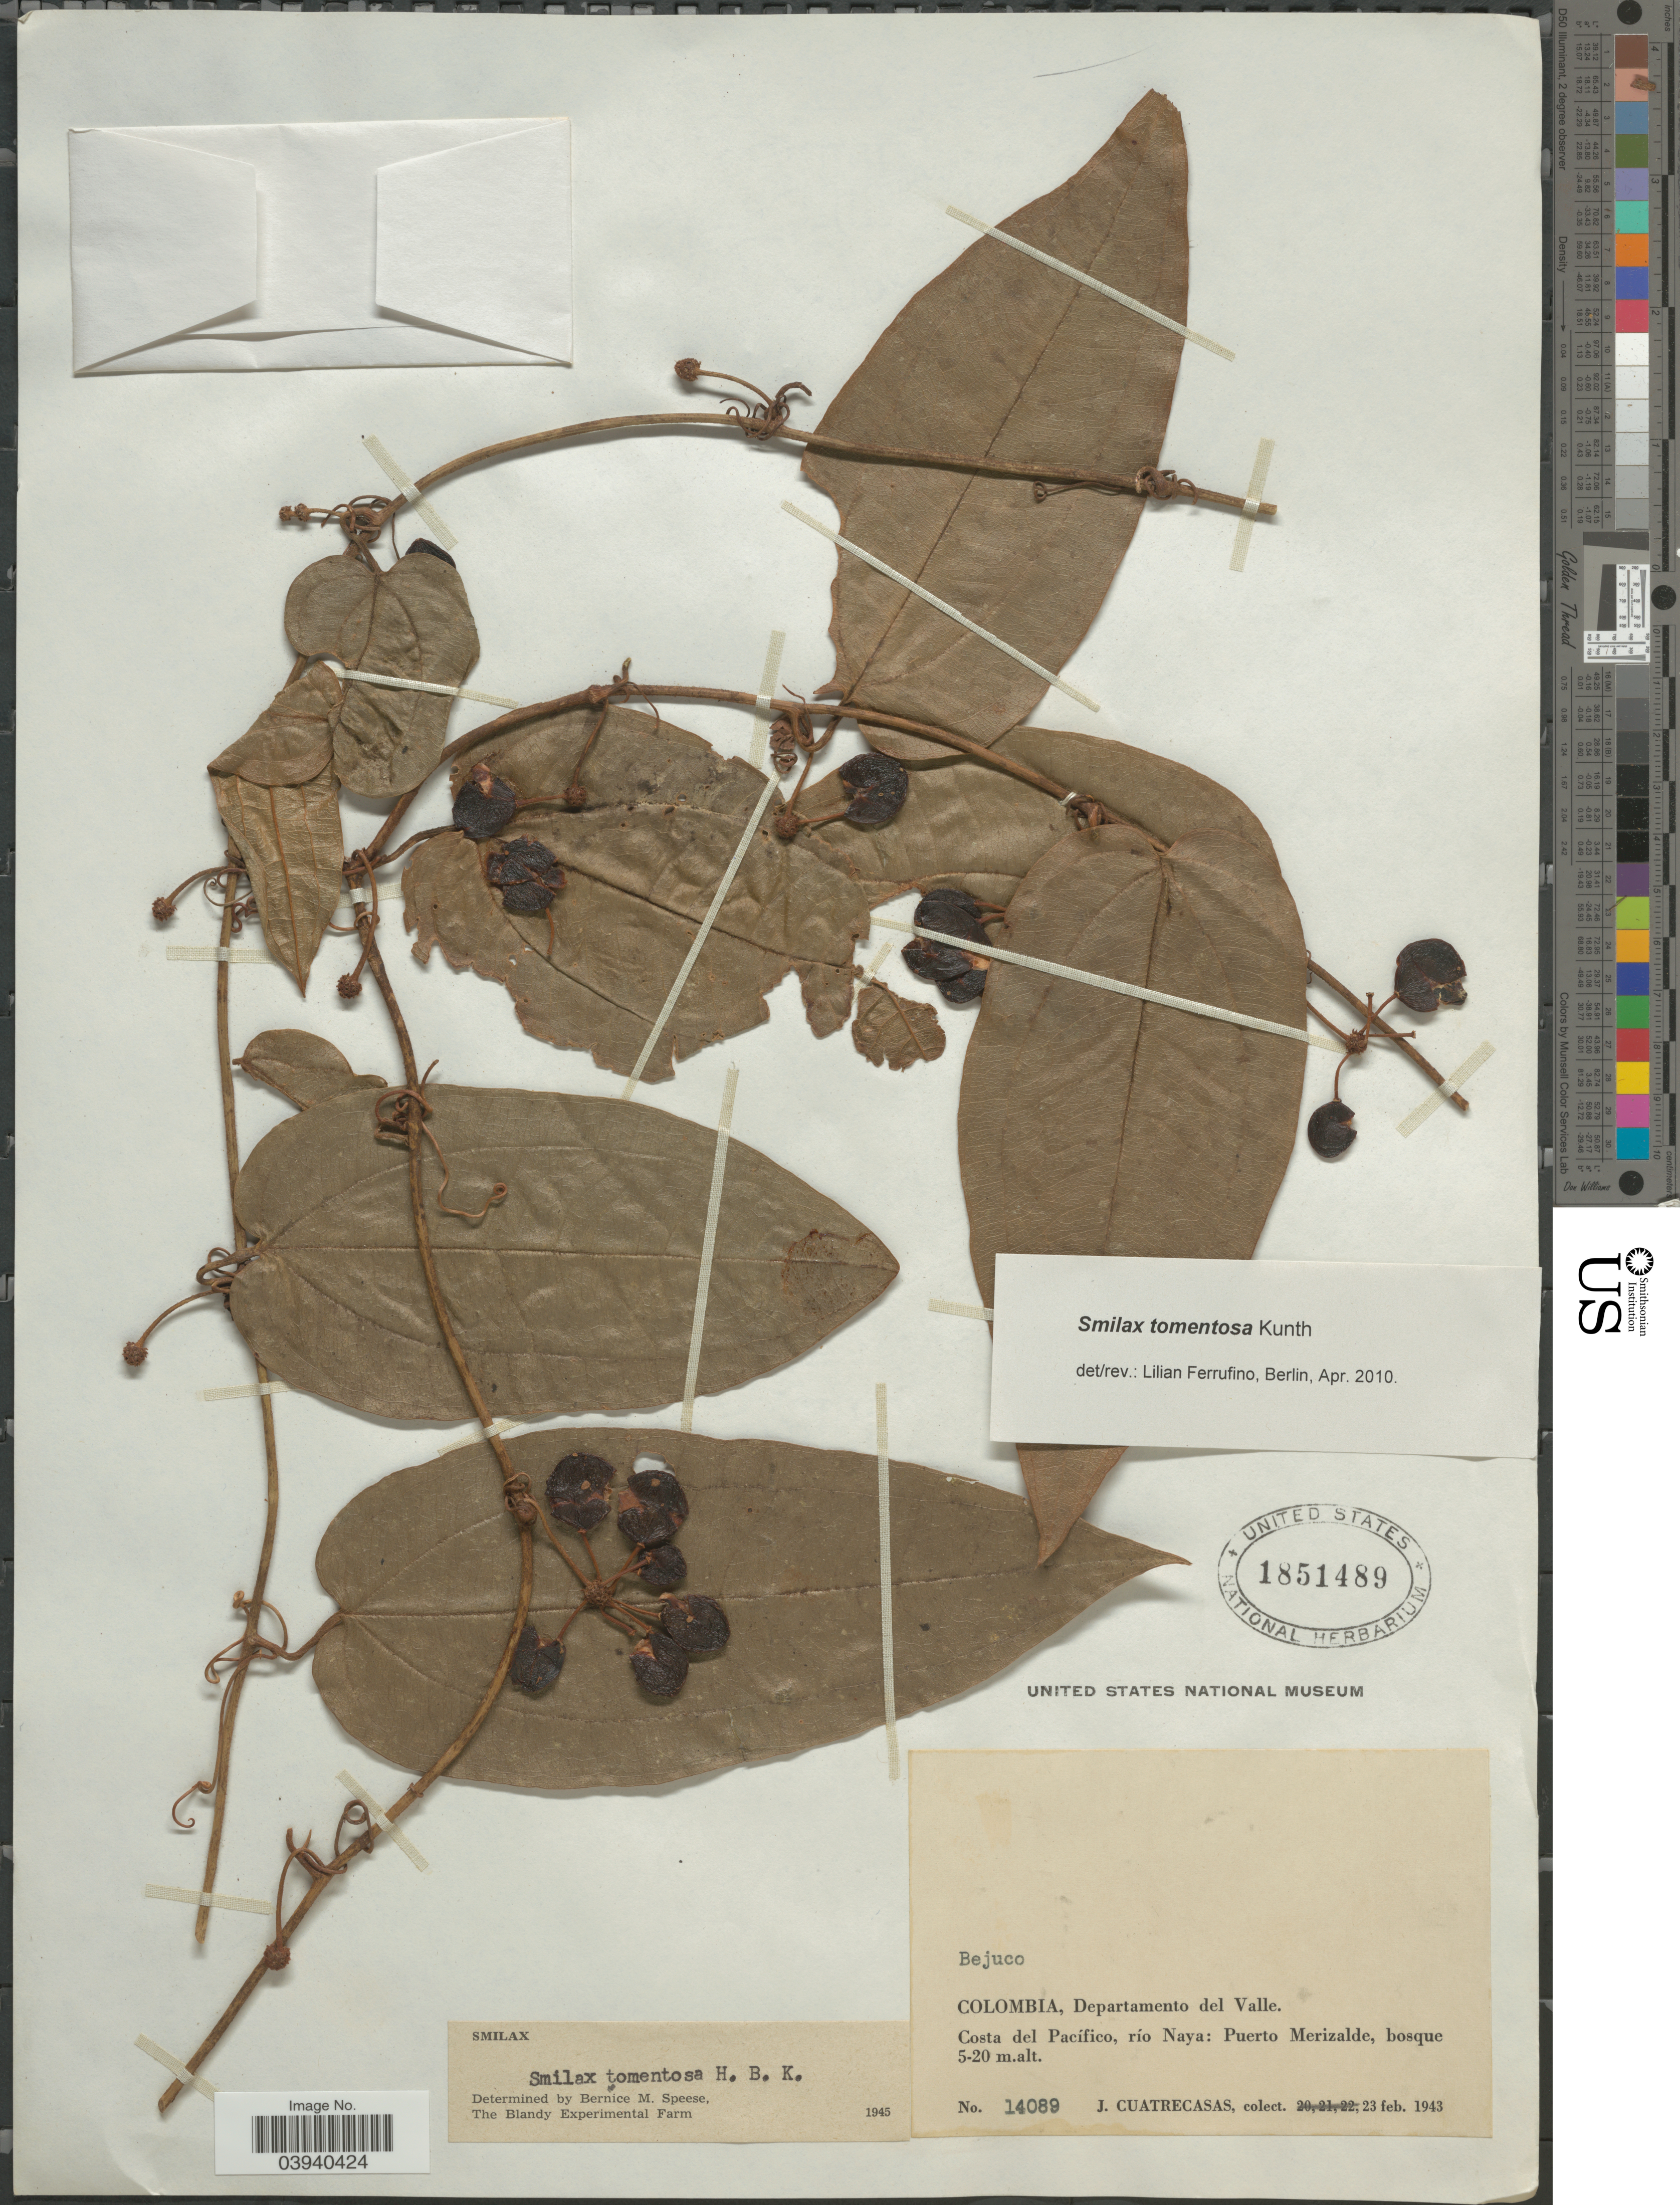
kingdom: Plantae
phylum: Tracheophyta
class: Liliopsida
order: Liliales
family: Smilacaceae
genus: Smilax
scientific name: Smilax tomentosa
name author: Kunth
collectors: J. Cuatrecasas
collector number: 14089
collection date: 1943-02-23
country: Colombia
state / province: Valle del Cauca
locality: Departamento del Valle. Costa del Pacífico, río Naya: Puerto Merizalde.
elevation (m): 5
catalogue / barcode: US 1851489